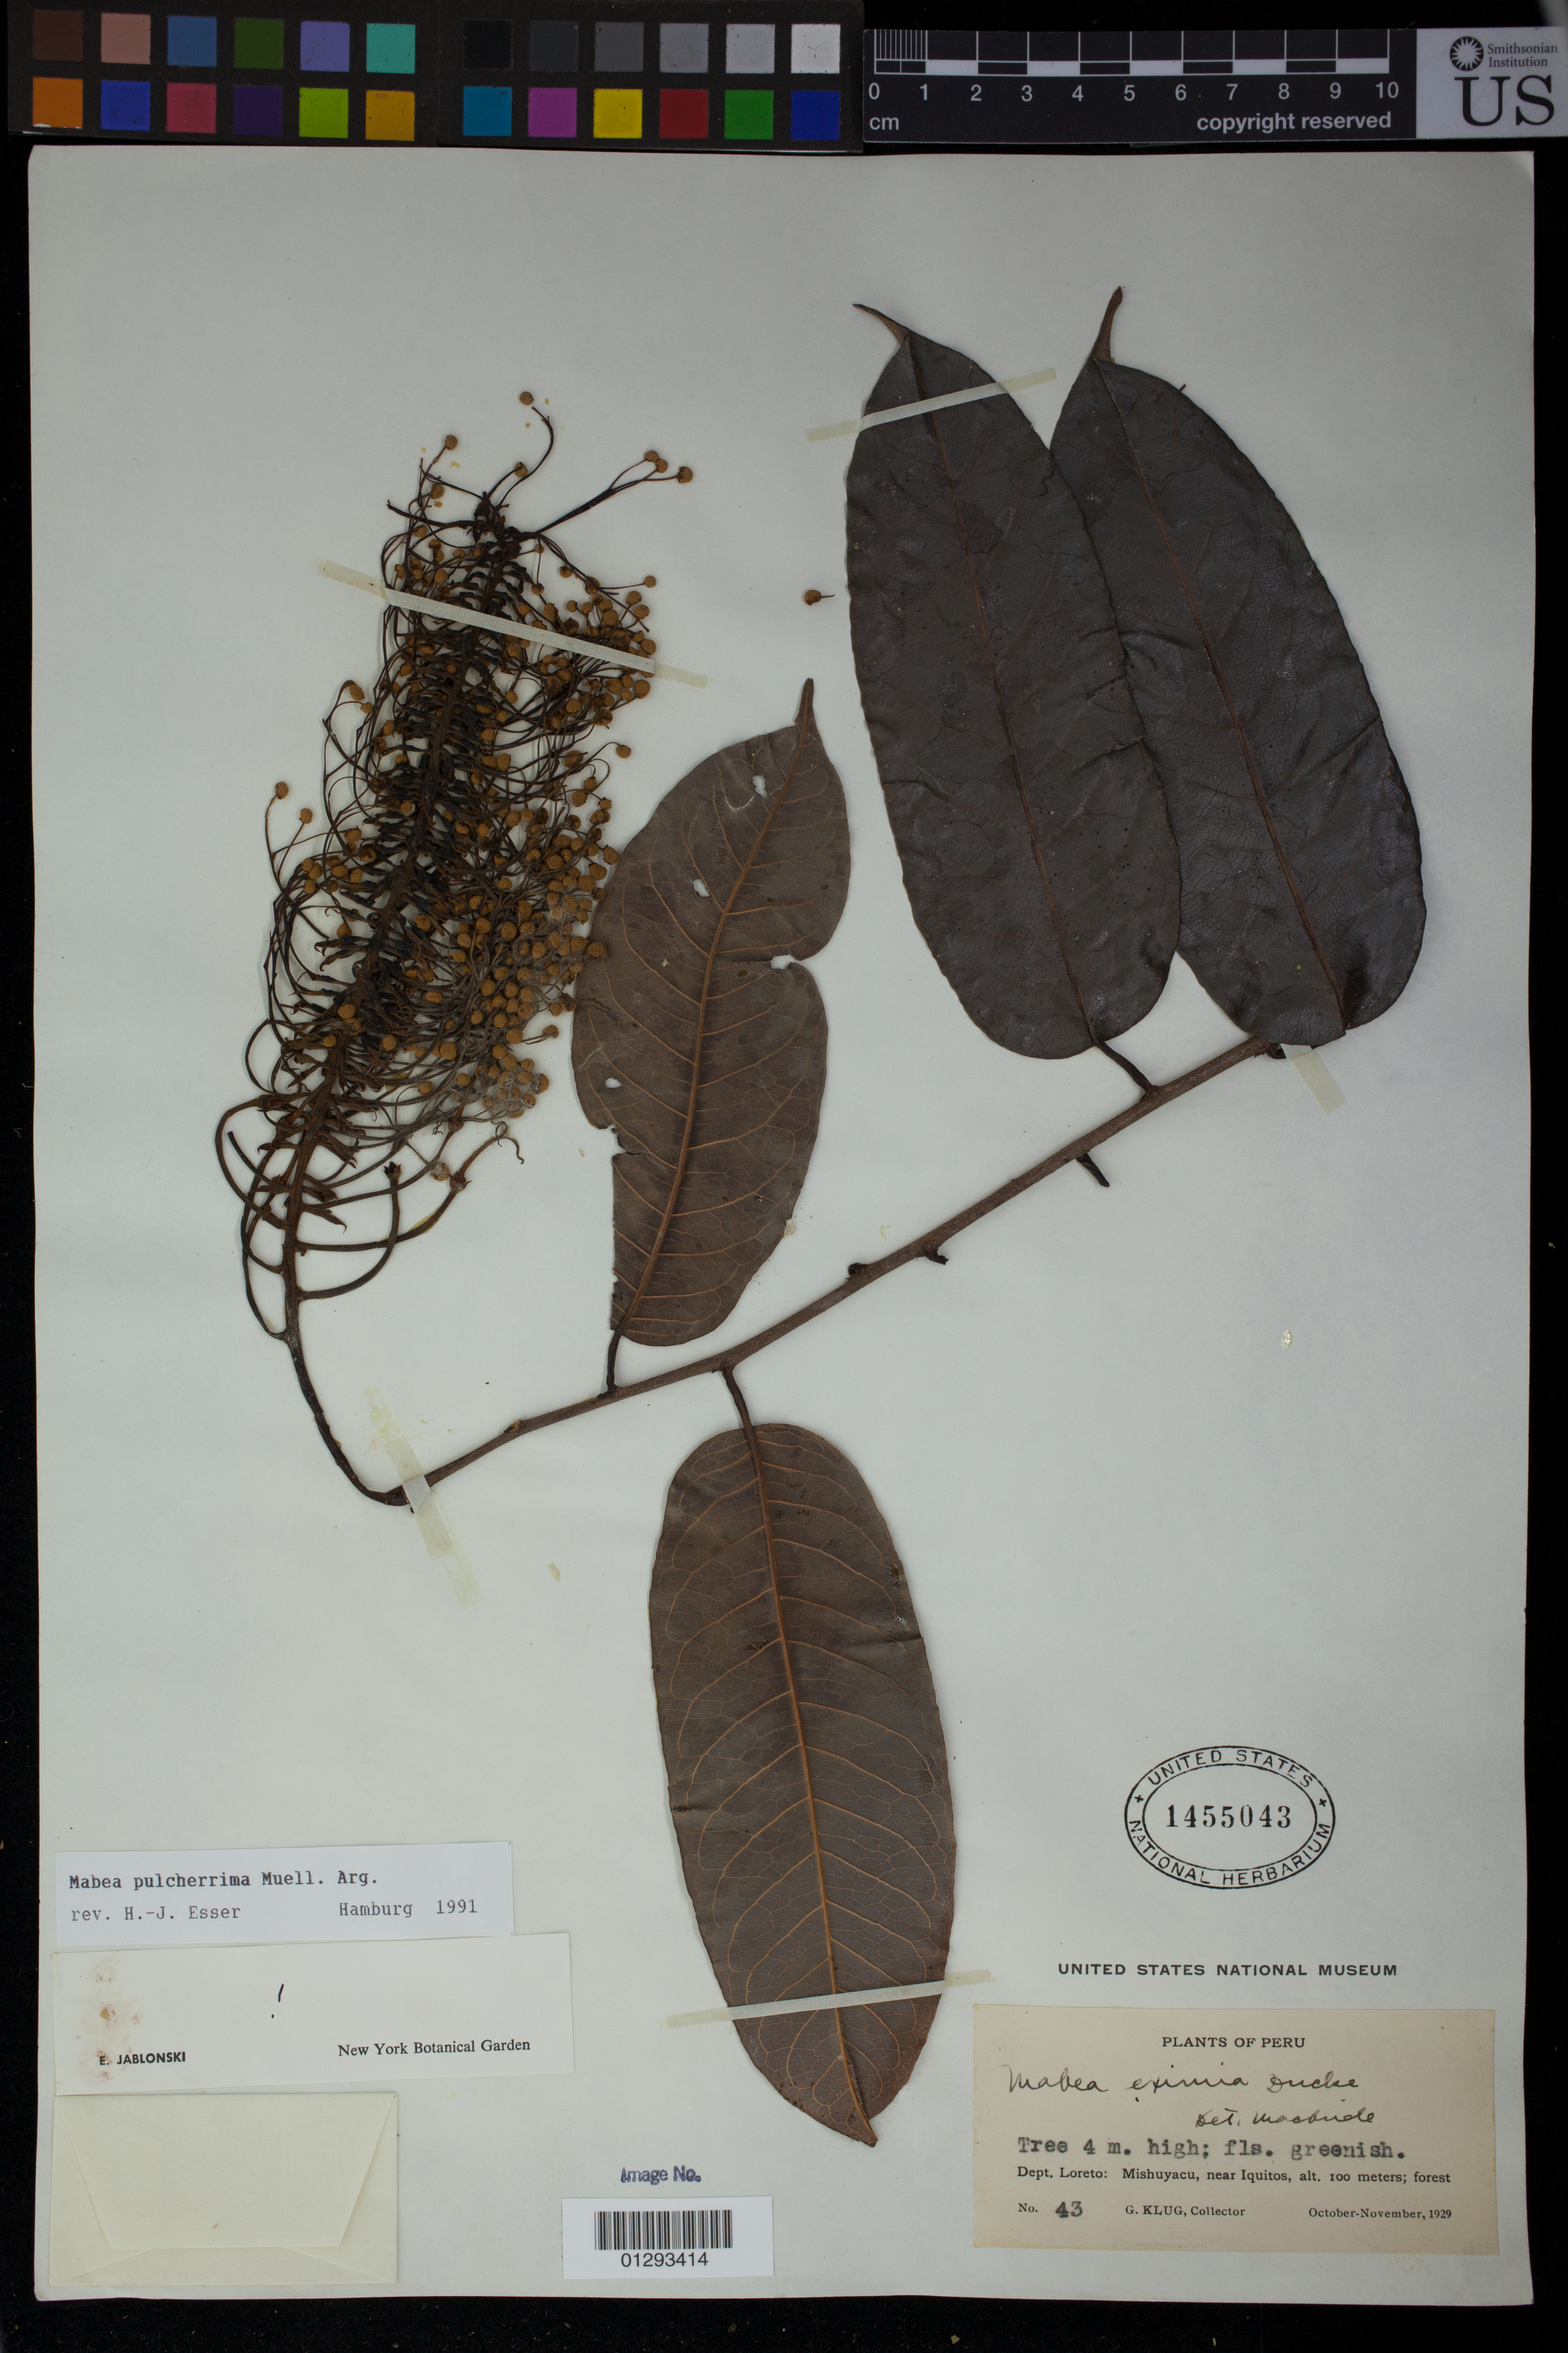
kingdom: Plantae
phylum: Tracheophyta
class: Magnoliopsida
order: Malpighiales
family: Euphorbiaceae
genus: Mabea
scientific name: Mabea pulcherrima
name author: Müll. Arg.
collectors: G. Klug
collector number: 43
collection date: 1929-10/1929-11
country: Peru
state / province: Loreto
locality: Mishuyacu, near Iquitos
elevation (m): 100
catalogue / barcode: US 1455043